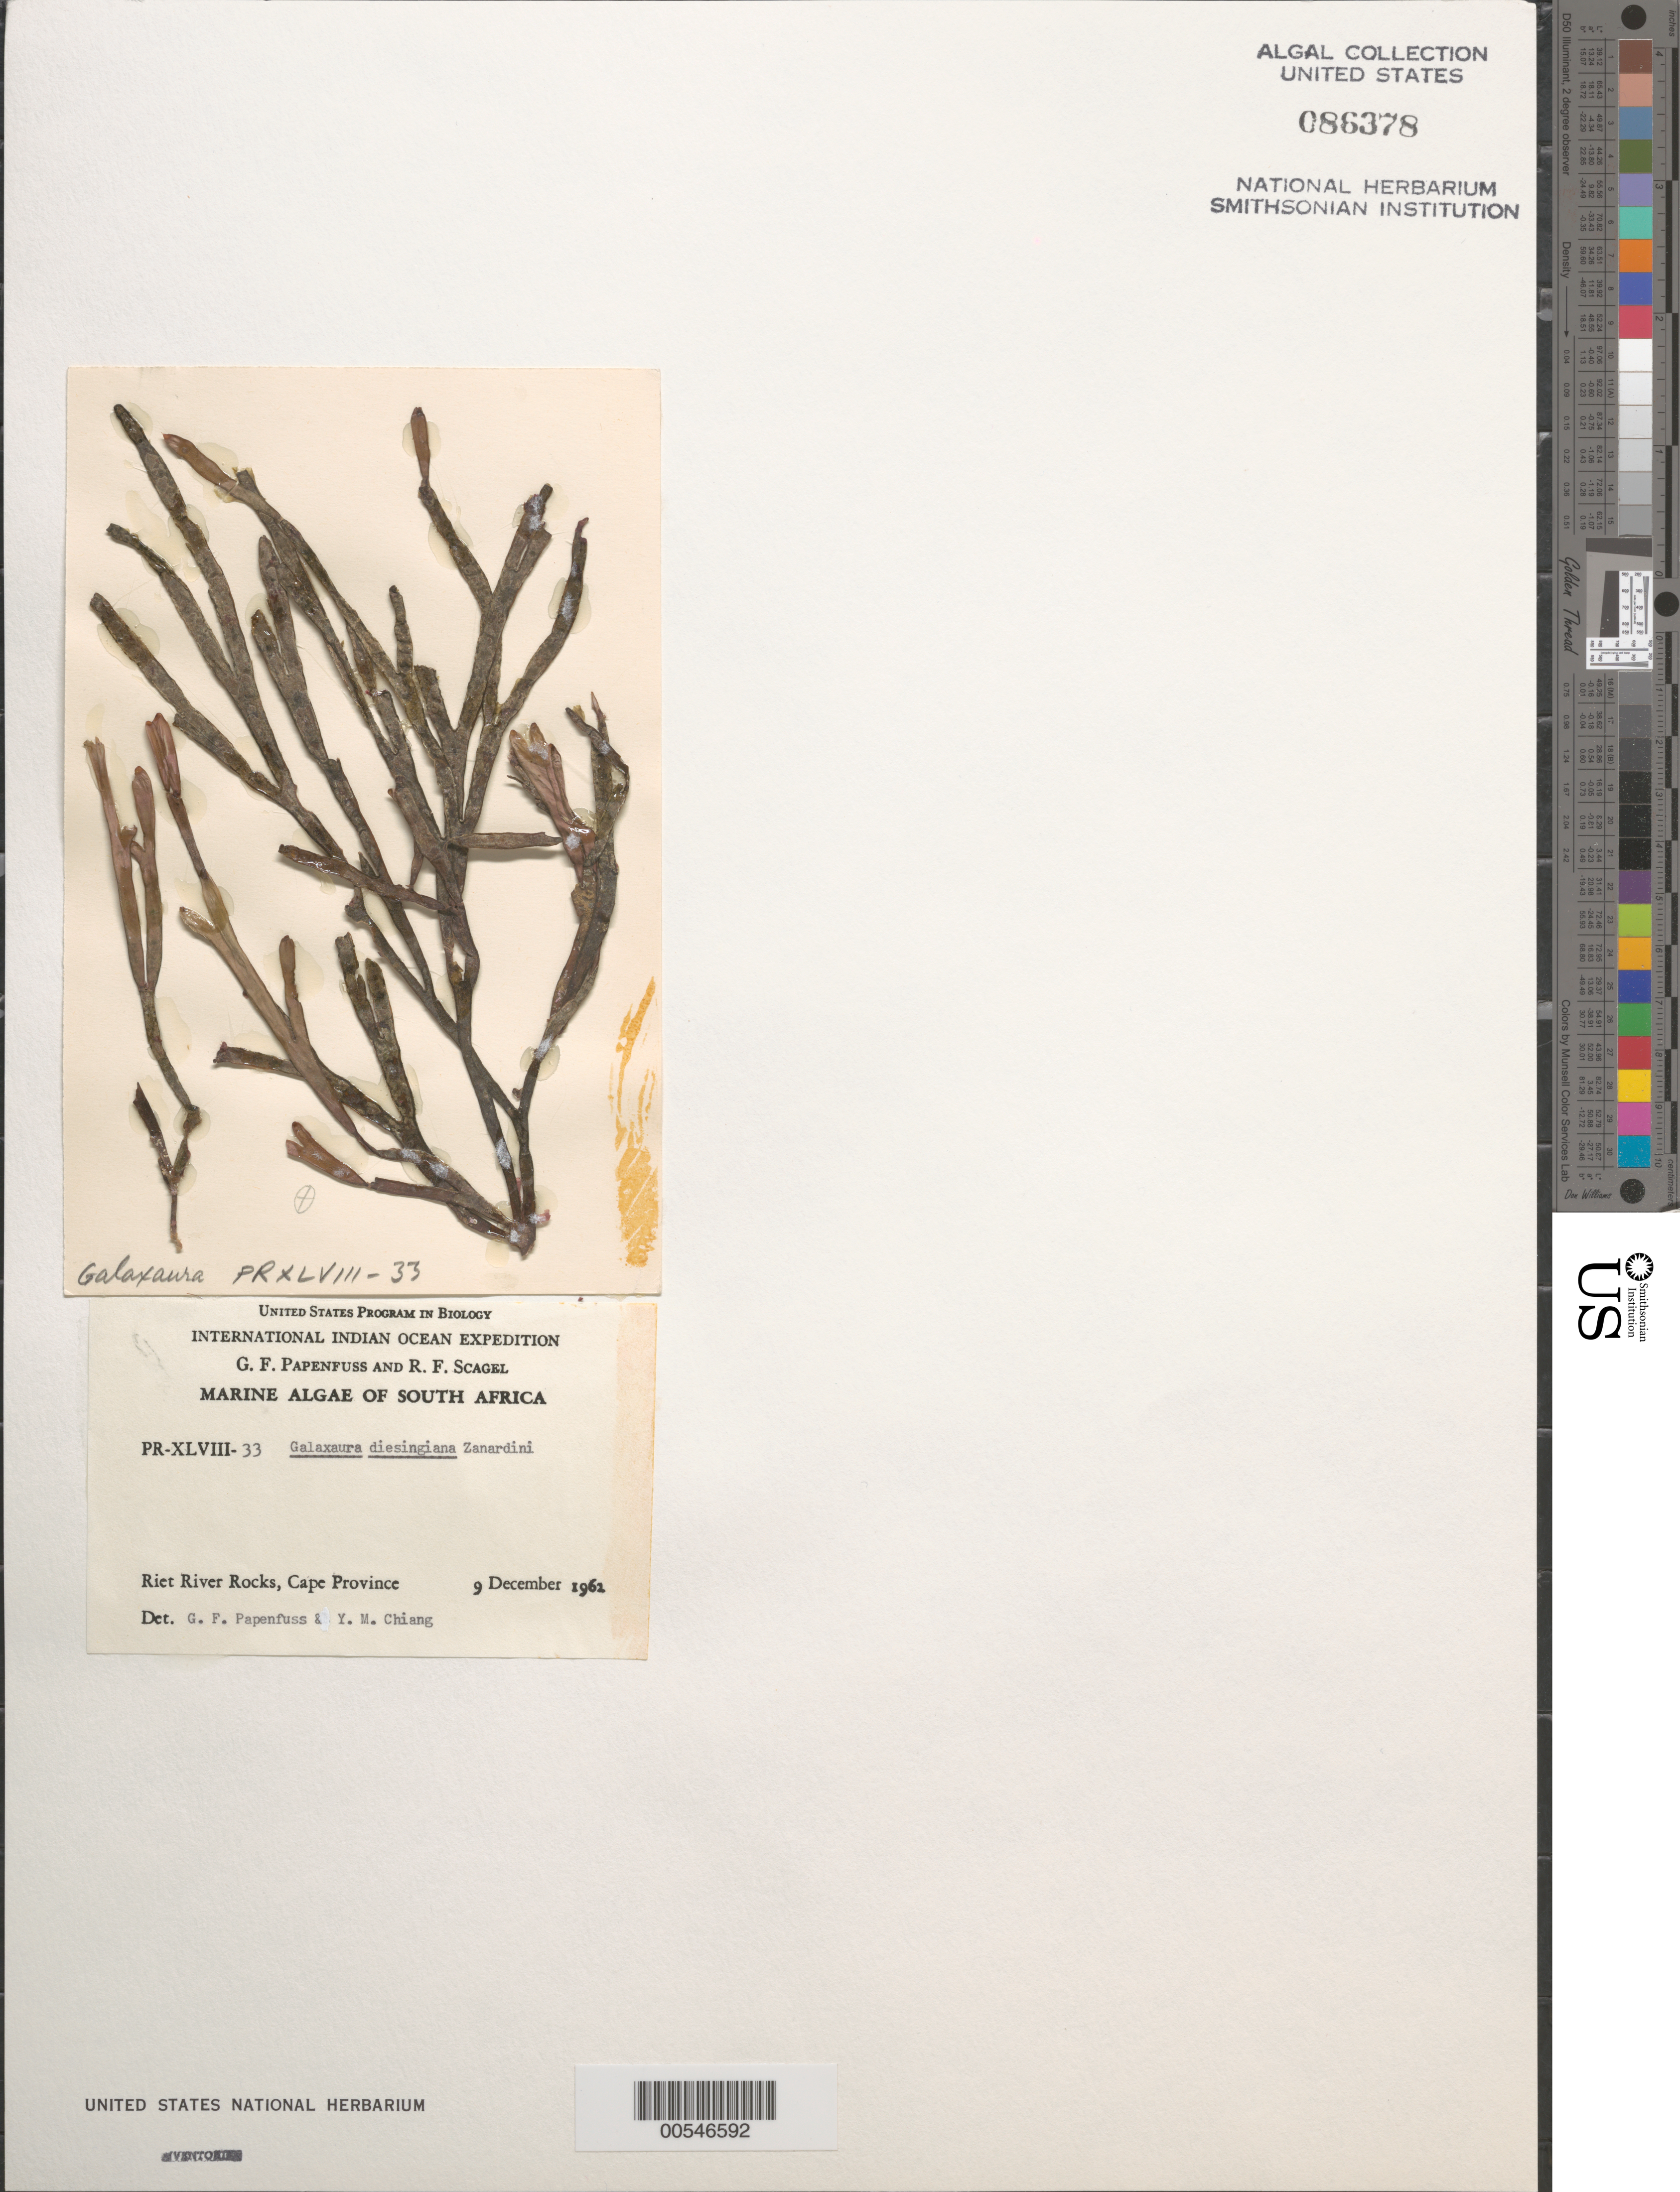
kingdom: Plantae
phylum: Rhodophyta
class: Florideophyceae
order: Nemaliales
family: Galaxauraceae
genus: Dichotomaria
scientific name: Dichotomaria diesingiana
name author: (Zanardini) Huisman et al.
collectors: G. Papenfuss & R. F. Scagel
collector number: PR-XLVIII-33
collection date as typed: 09 Dec 1962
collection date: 1962-12-09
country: South Africa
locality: Riet River Rocks. Cape Province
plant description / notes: International Indian Ocean Expedition, 1962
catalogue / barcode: US 86378